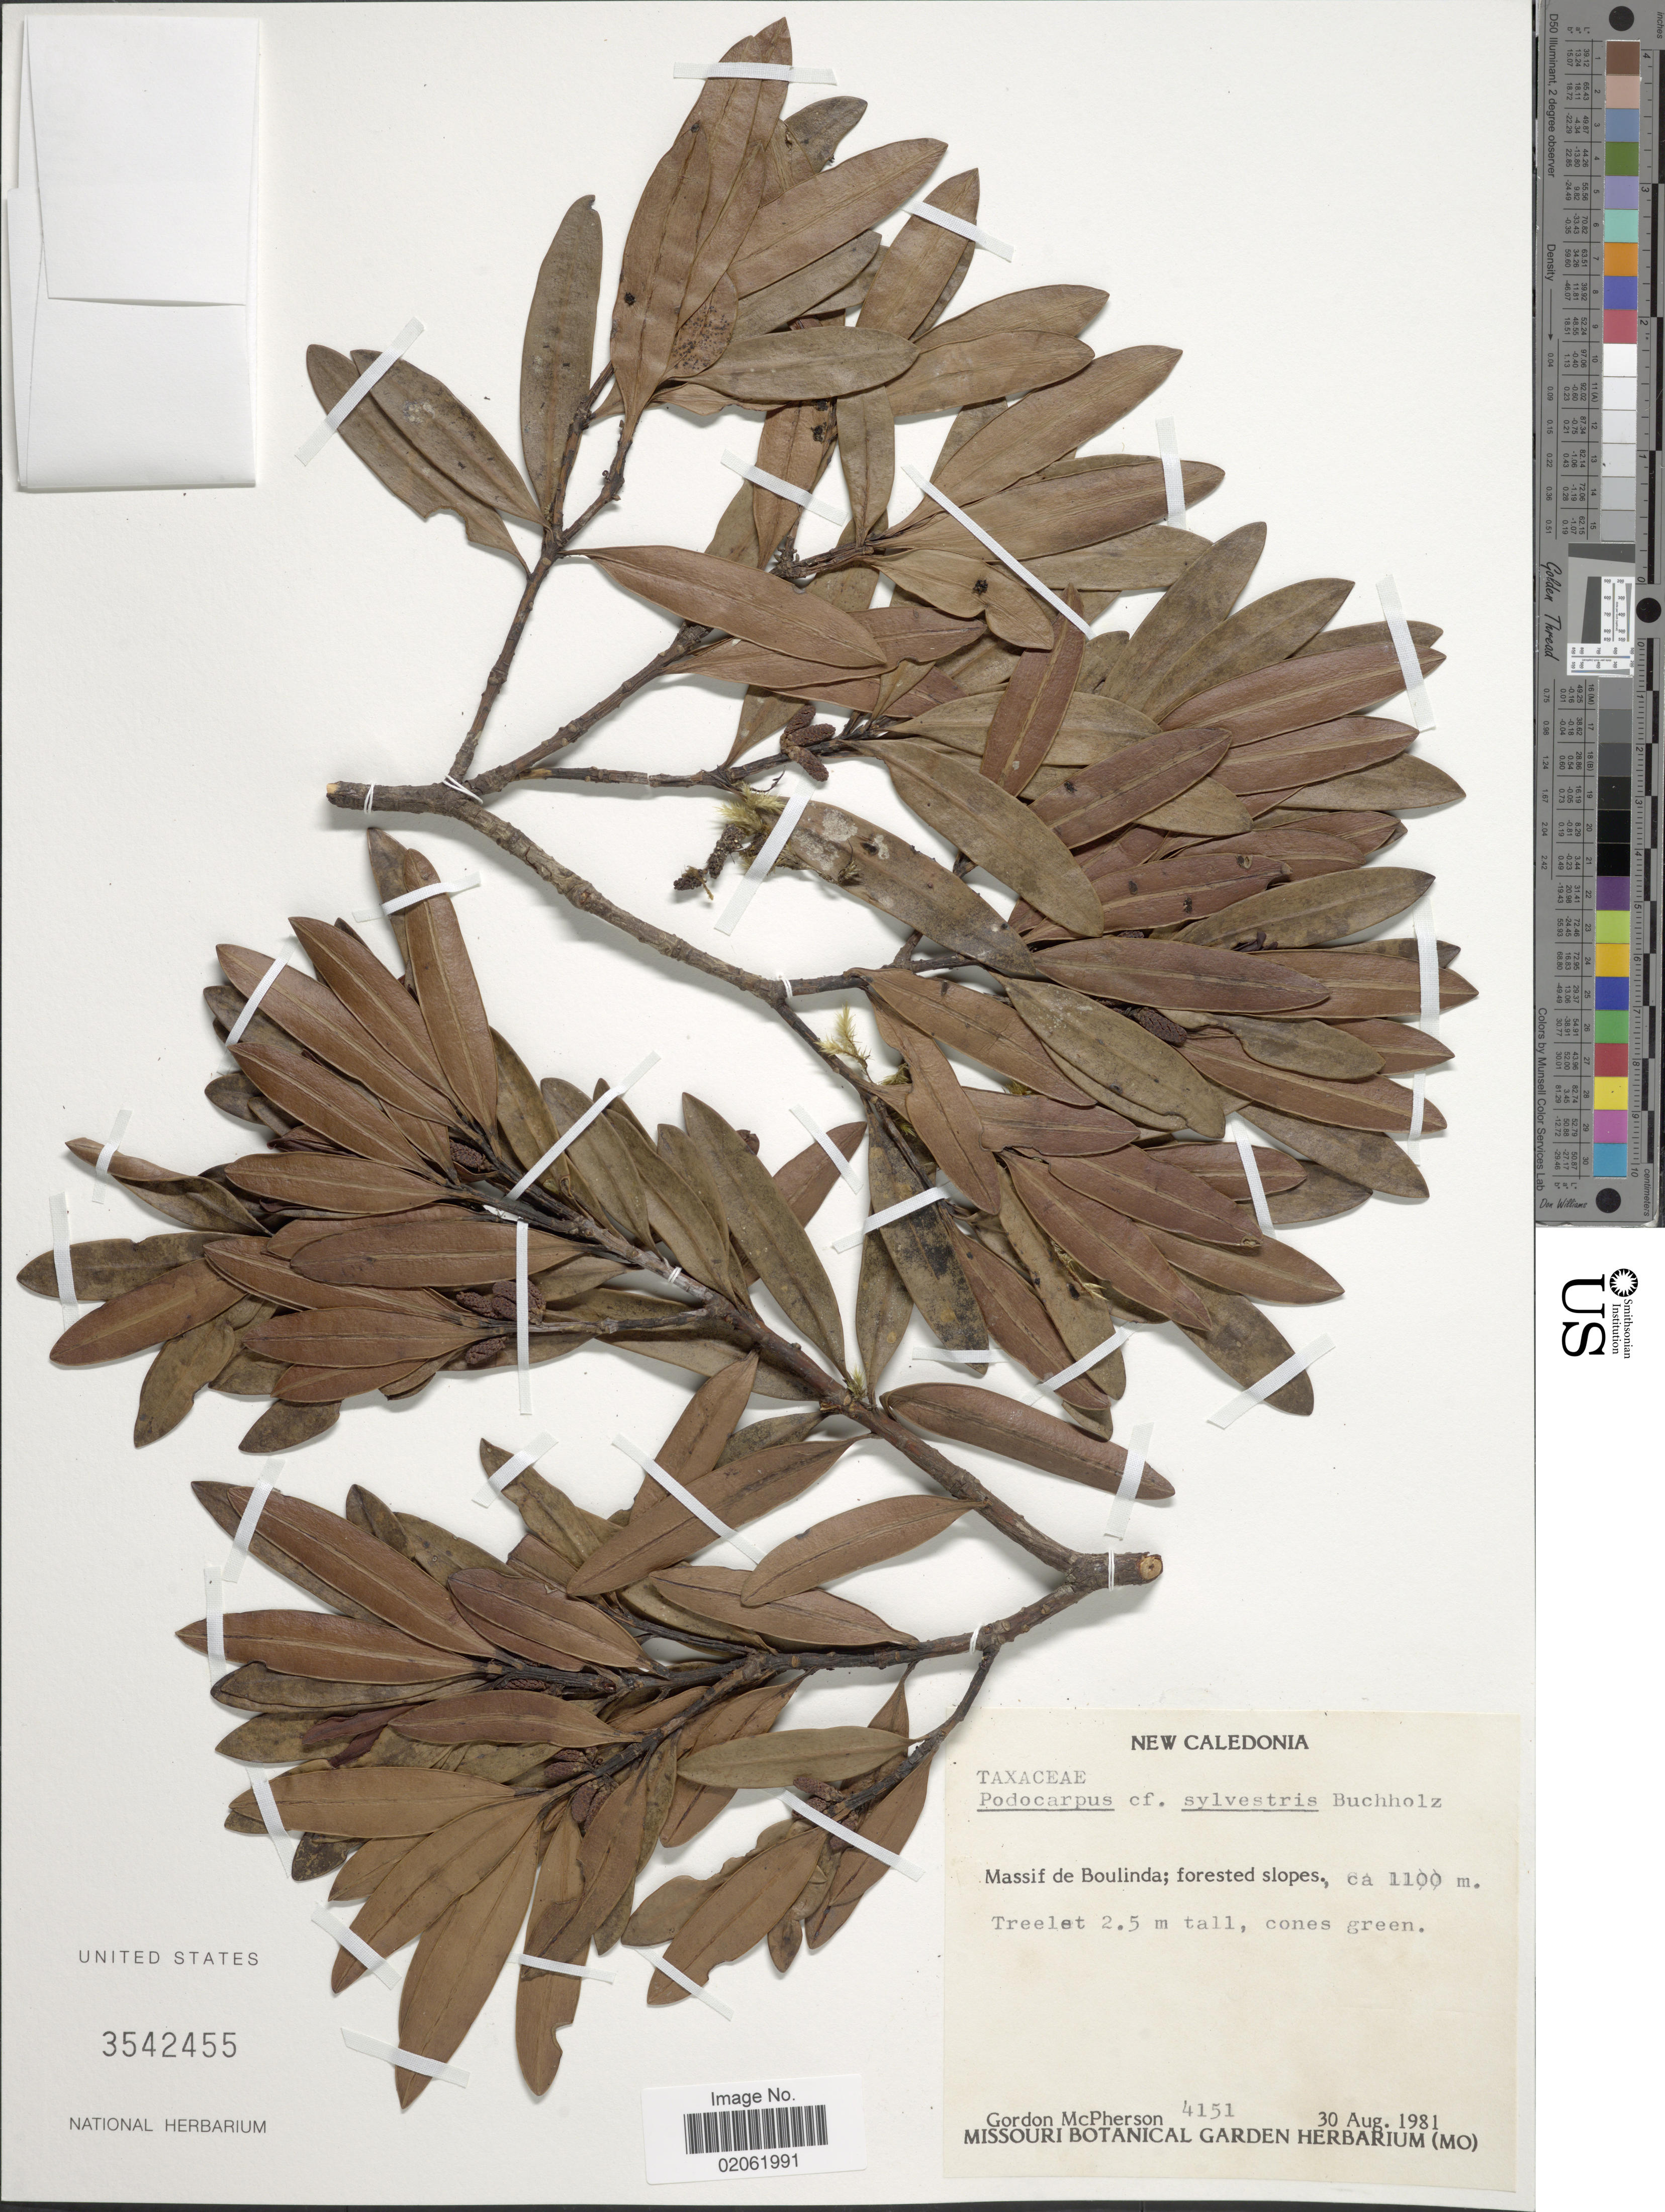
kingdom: Plantae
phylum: Tracheophyta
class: Pinopsida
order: Pinales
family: Podocarpaceae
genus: Podocarpus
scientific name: Podocarpus sylvestris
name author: J. Buchholz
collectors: G. McPherson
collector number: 4151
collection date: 1981-08-30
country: New Caledonia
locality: New Caledonie, Massif de Boulinda; forested slopes.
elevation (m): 1100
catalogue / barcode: US 3542455